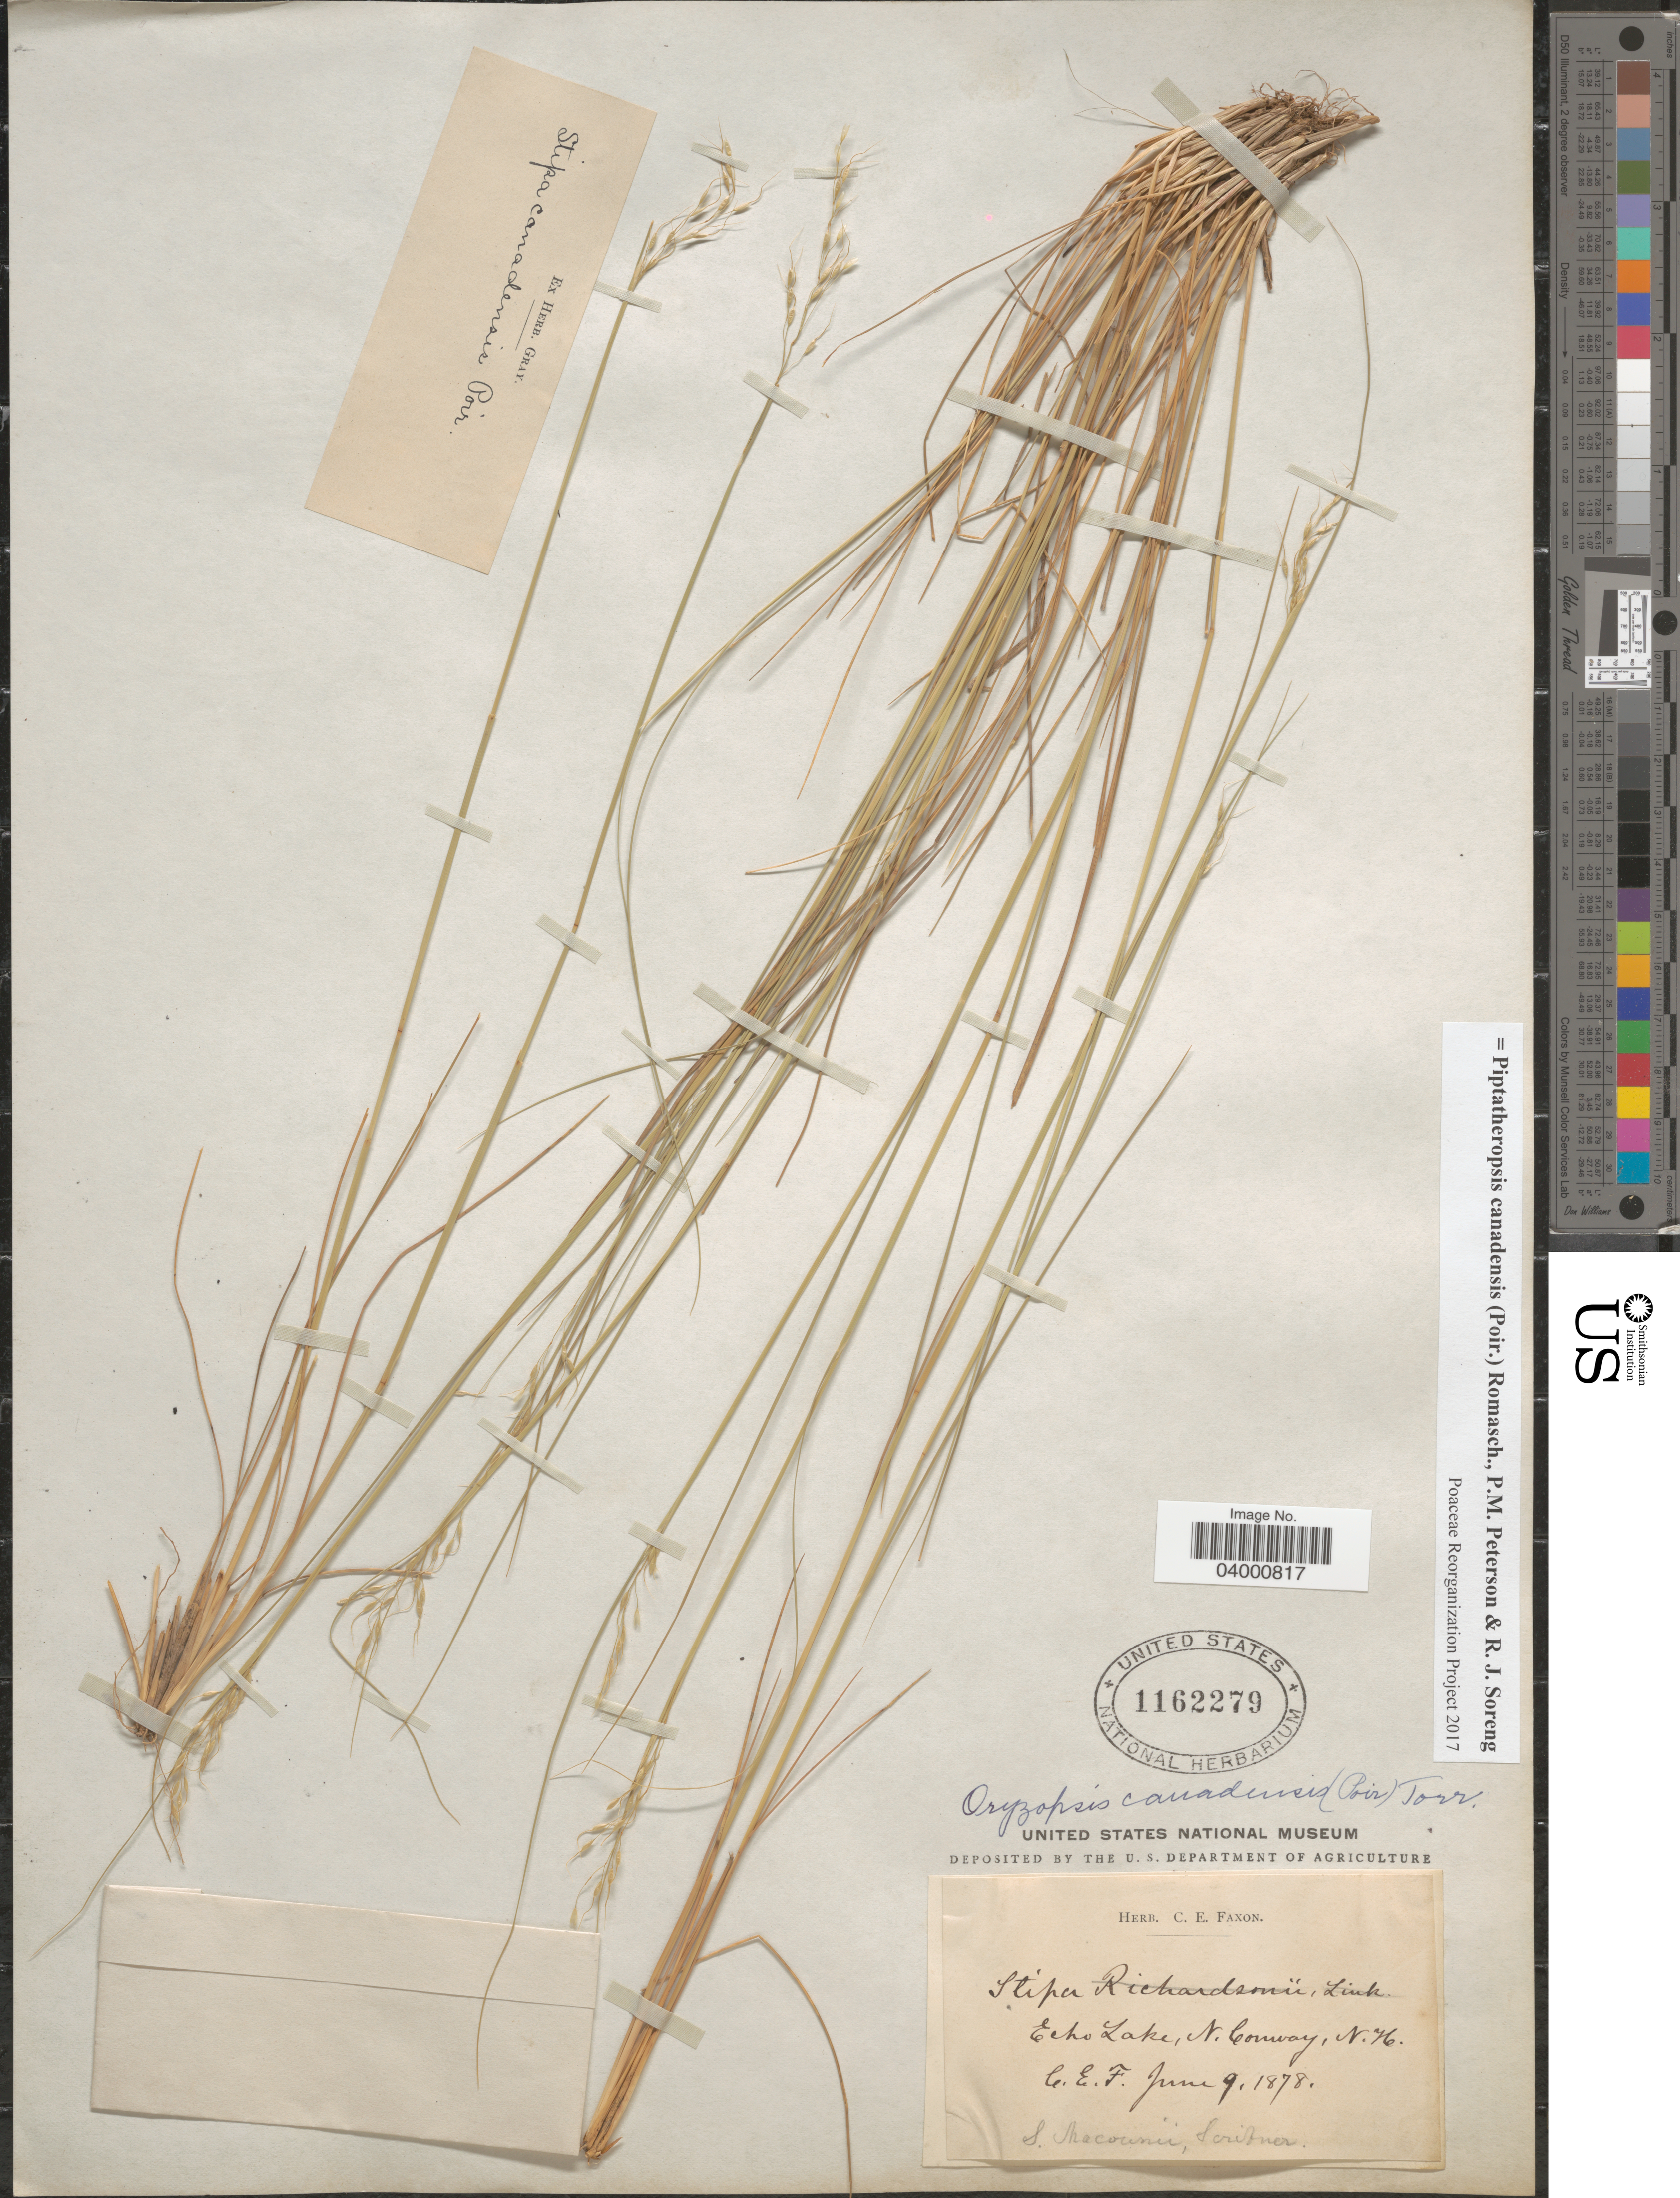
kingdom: Plantae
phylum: Tracheophyta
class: Liliopsida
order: Poales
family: Poaceae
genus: Piptatheropsis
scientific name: Piptatheropsis canadensis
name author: (Poir.) Romasch. et al.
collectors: C. Faxon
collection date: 1878-06-09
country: United States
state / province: New Hampshire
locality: Echo Lake, N. Conway.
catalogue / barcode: US 1162279